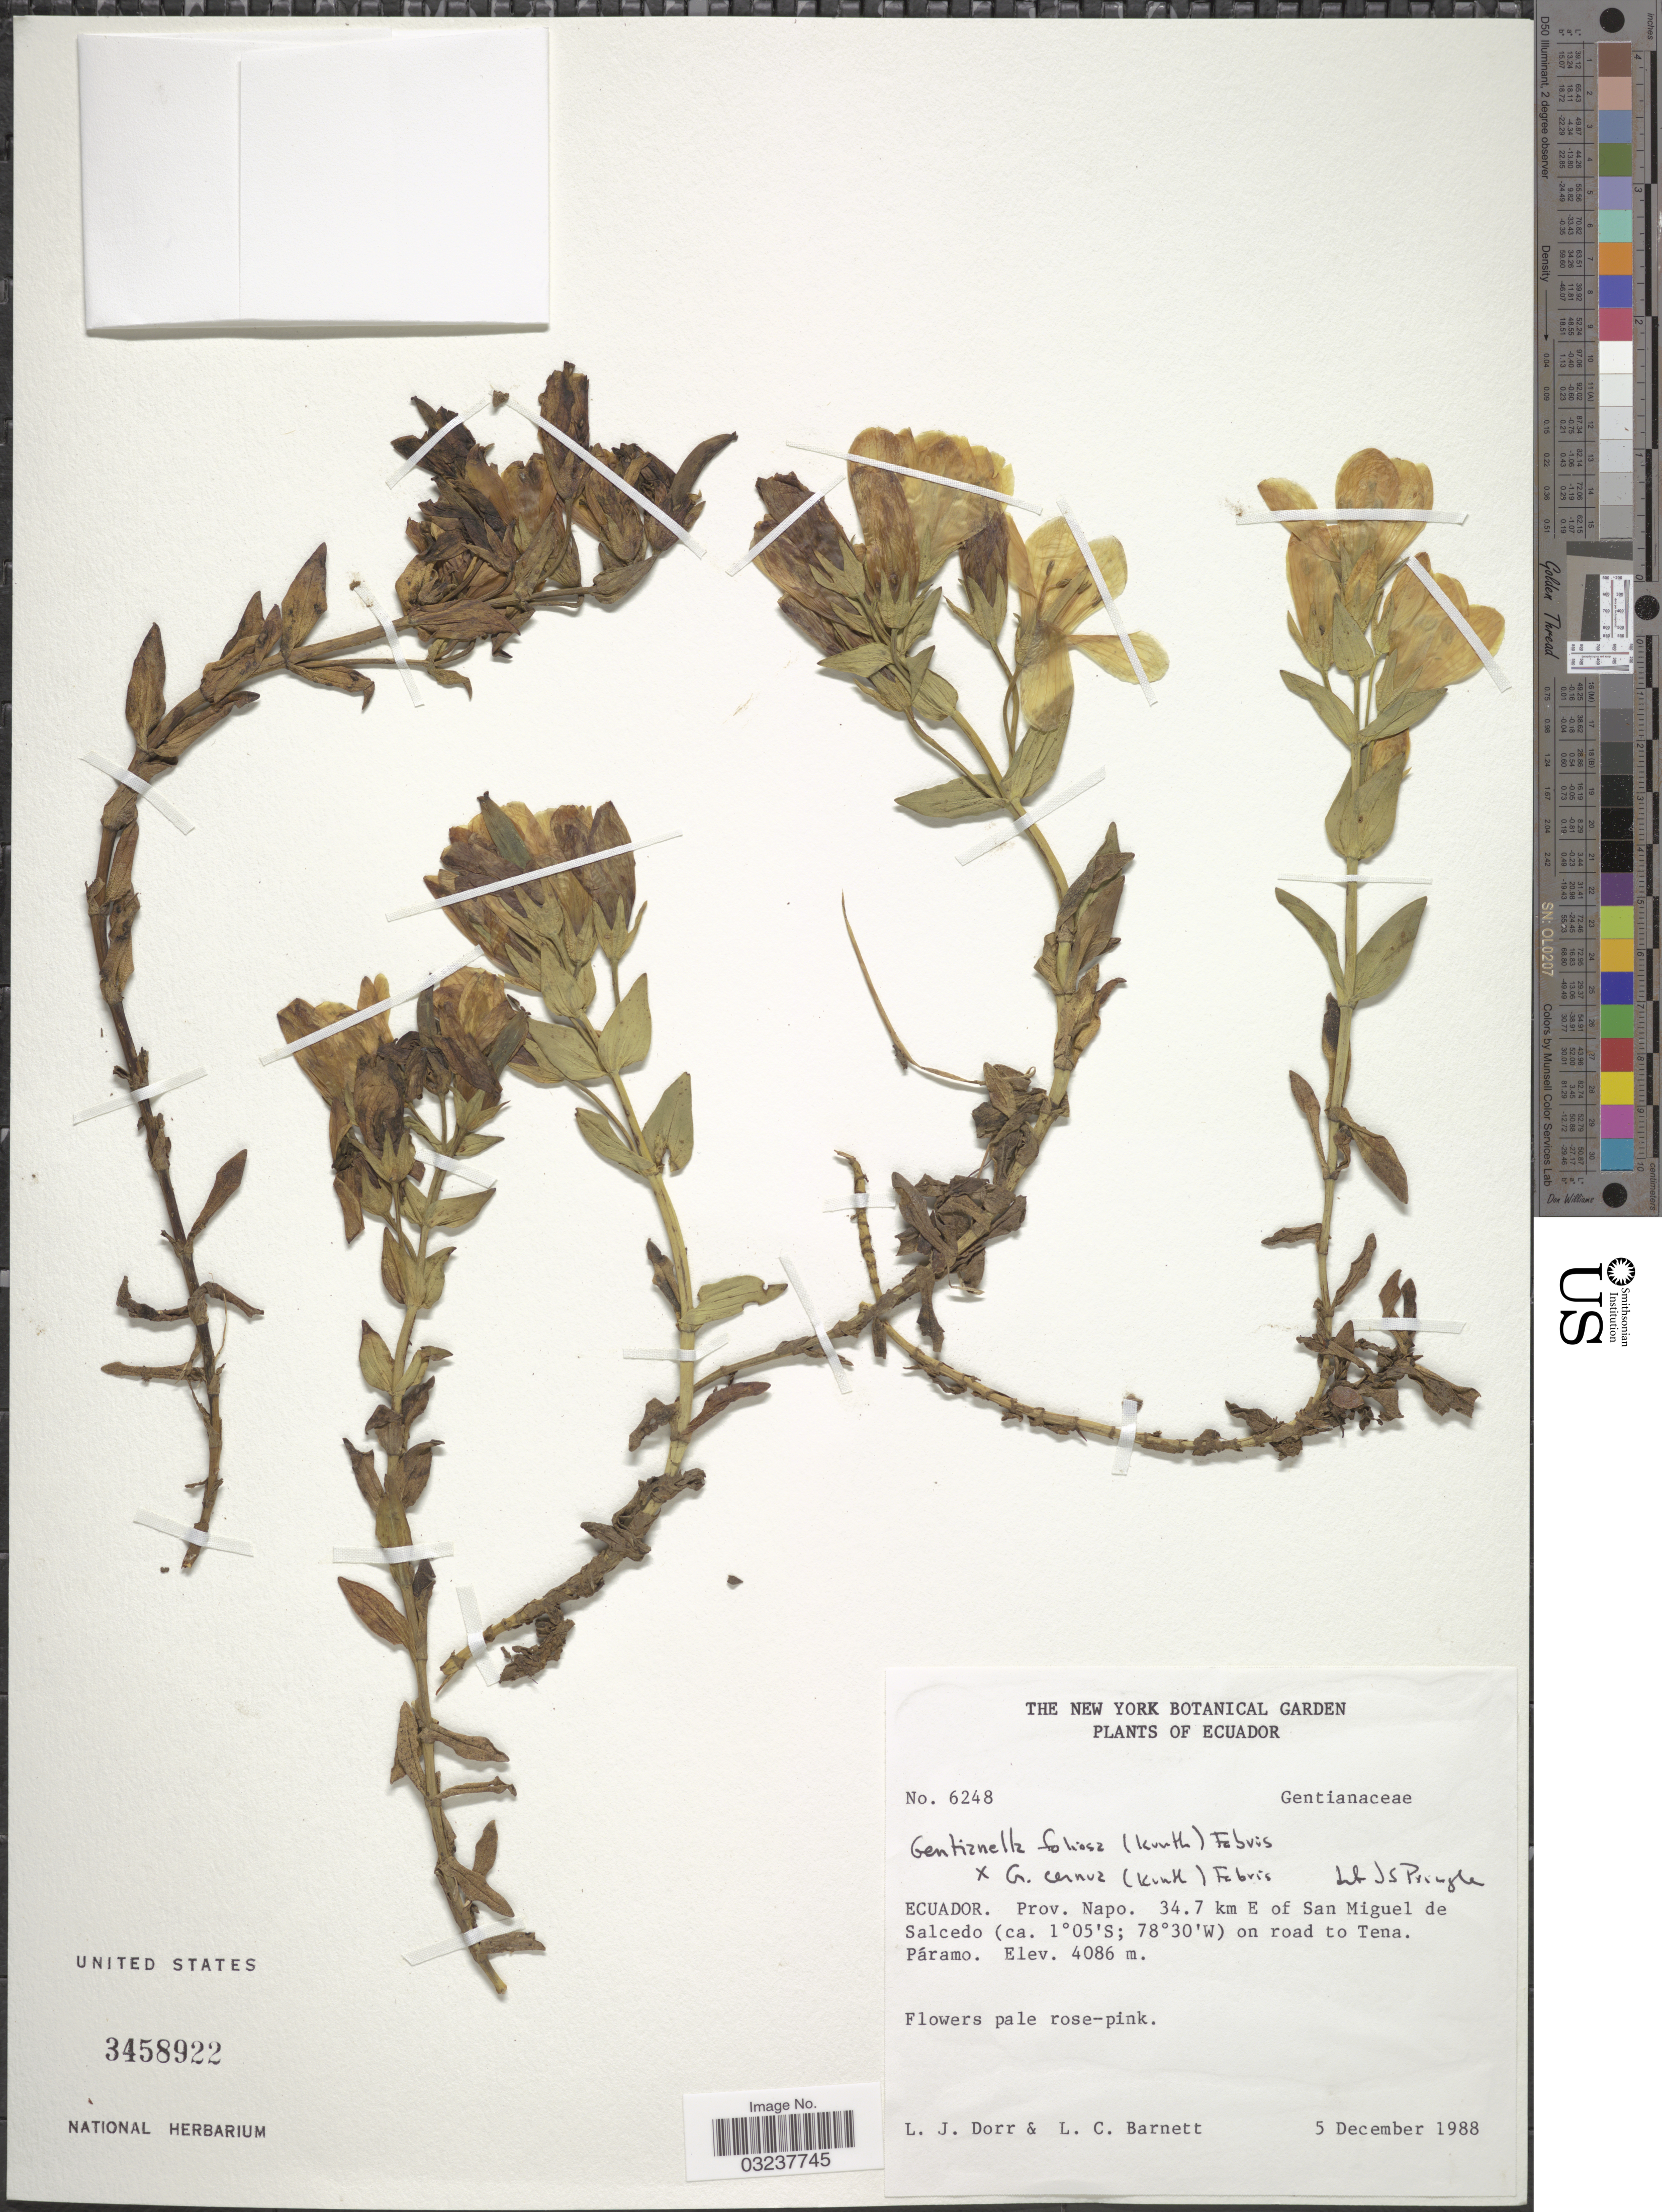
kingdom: Plantae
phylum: Tracheophyta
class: Magnoliopsida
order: Gentianales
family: Gentianaceae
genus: Gentianella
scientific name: Gentianella foliosa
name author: (Kunth) Fabris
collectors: L. J. Dorr & L. C. Barnett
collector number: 6248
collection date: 1988-12-05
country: Ecuador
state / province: Napo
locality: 34.7 km E of San Miguel de Salcedo on road to Tena.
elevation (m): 4086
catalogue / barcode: US 3458922